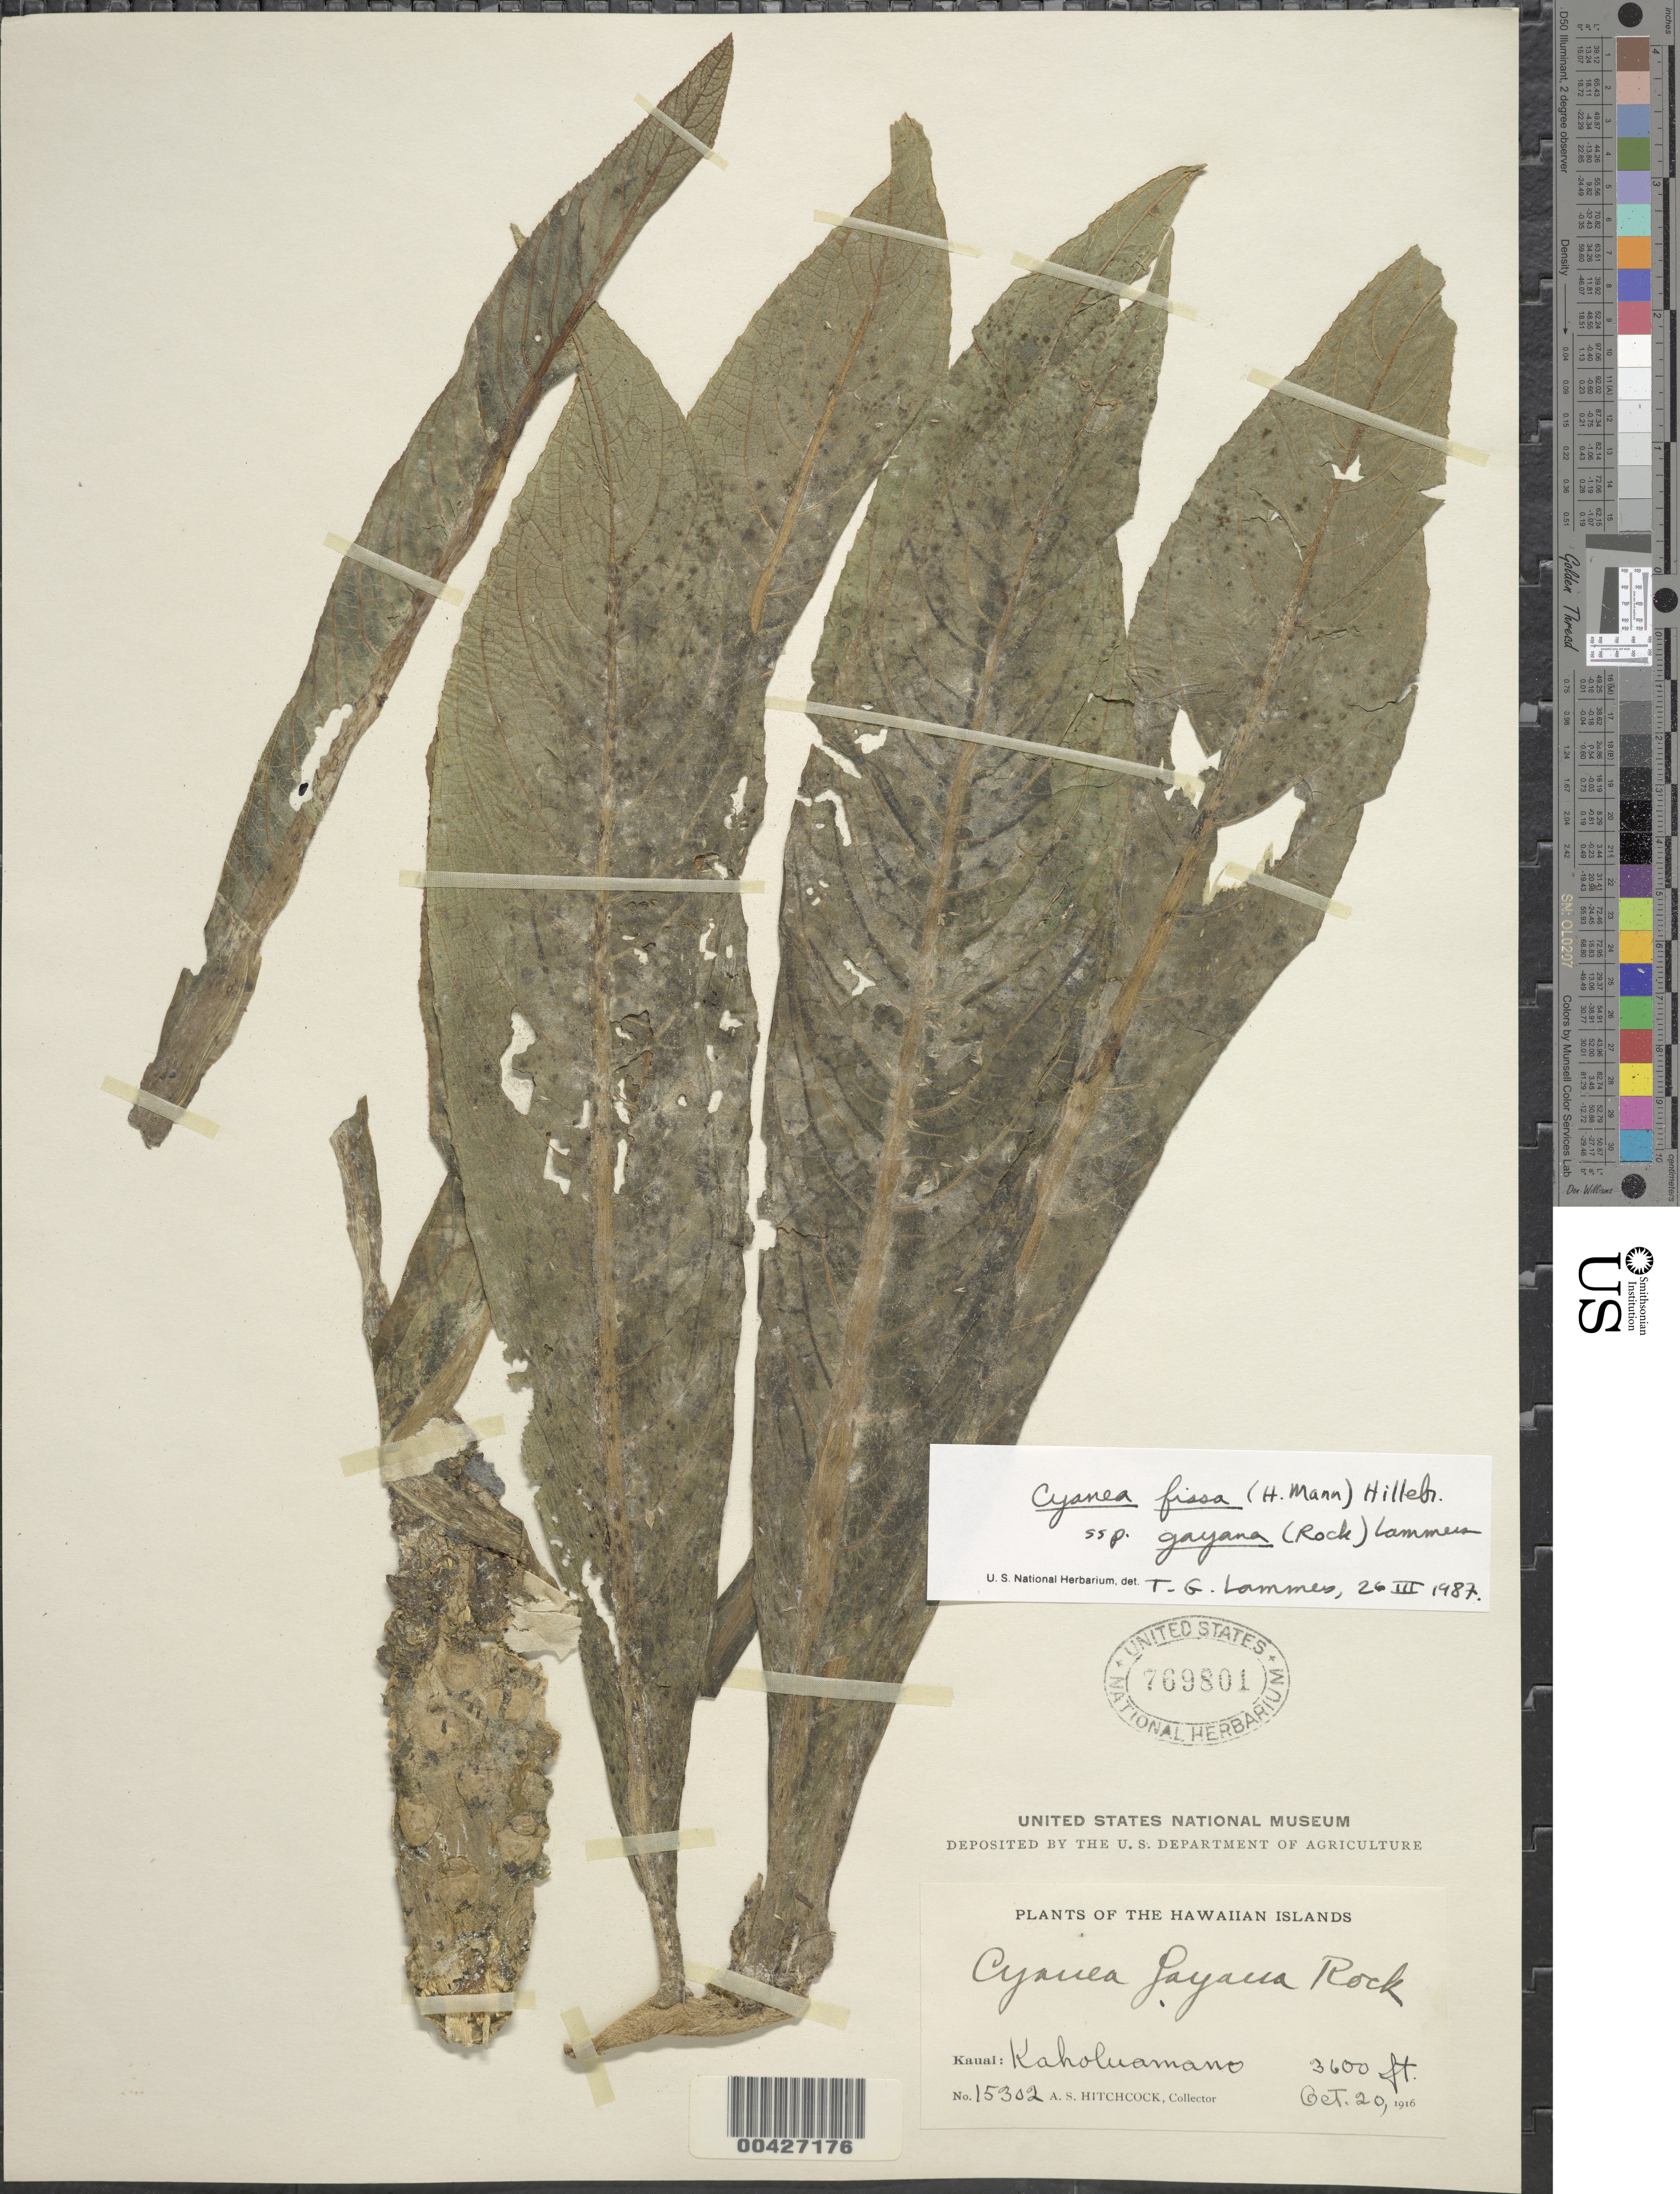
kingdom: Plantae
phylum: Tracheophyta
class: Magnoliopsida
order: Asterales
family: Campanulaceae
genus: Cyanea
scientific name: Cyanea fissa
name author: (H. Mann) Hillebr.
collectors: A. S. Hitchcock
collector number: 15302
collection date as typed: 20 Oct 1916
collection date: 1916-10-20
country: United States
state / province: Hawaii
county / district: Kauai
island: Kaua'i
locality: Kaholuamano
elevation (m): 1097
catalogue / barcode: US 769801